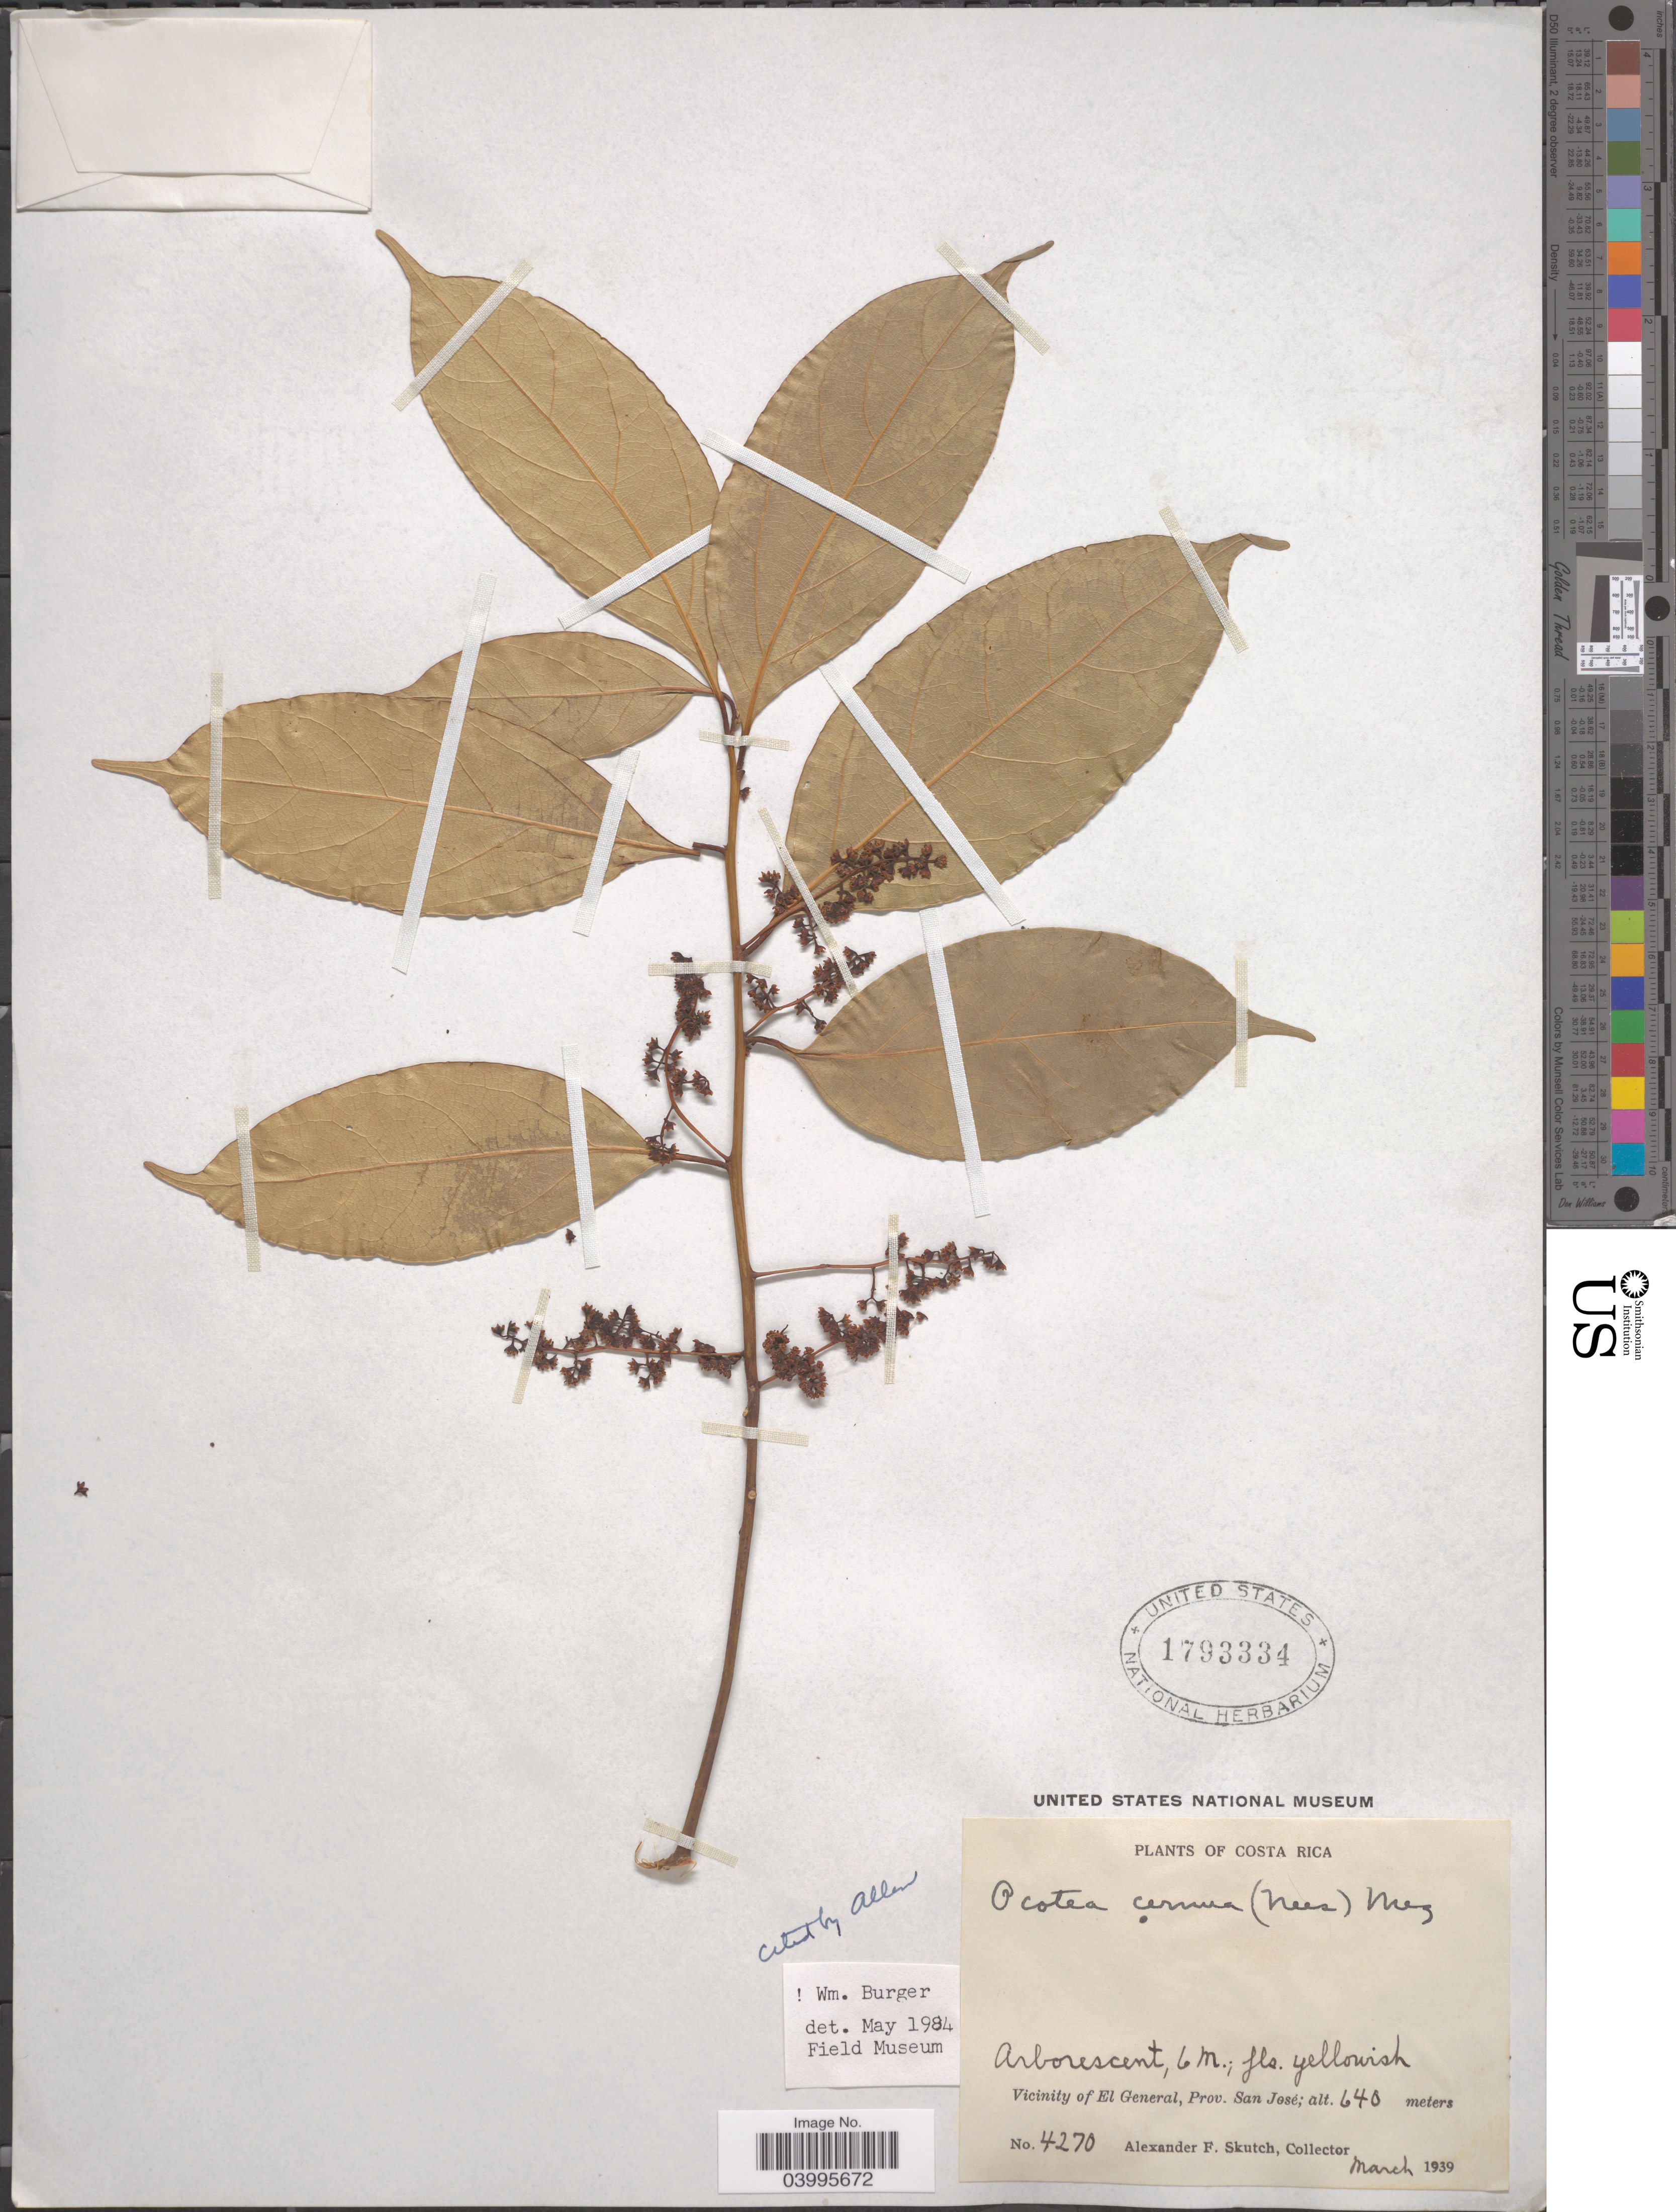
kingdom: Plantae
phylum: Tracheophyta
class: Magnoliopsida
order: Laurales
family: Lauraceae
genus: Ocotea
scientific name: Ocotea cernua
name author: (Nees) Mez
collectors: A. F. Skutch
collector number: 4270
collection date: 1939-03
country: Costa Rica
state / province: San José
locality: Vicinity of El General.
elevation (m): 640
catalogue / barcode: US 1793334